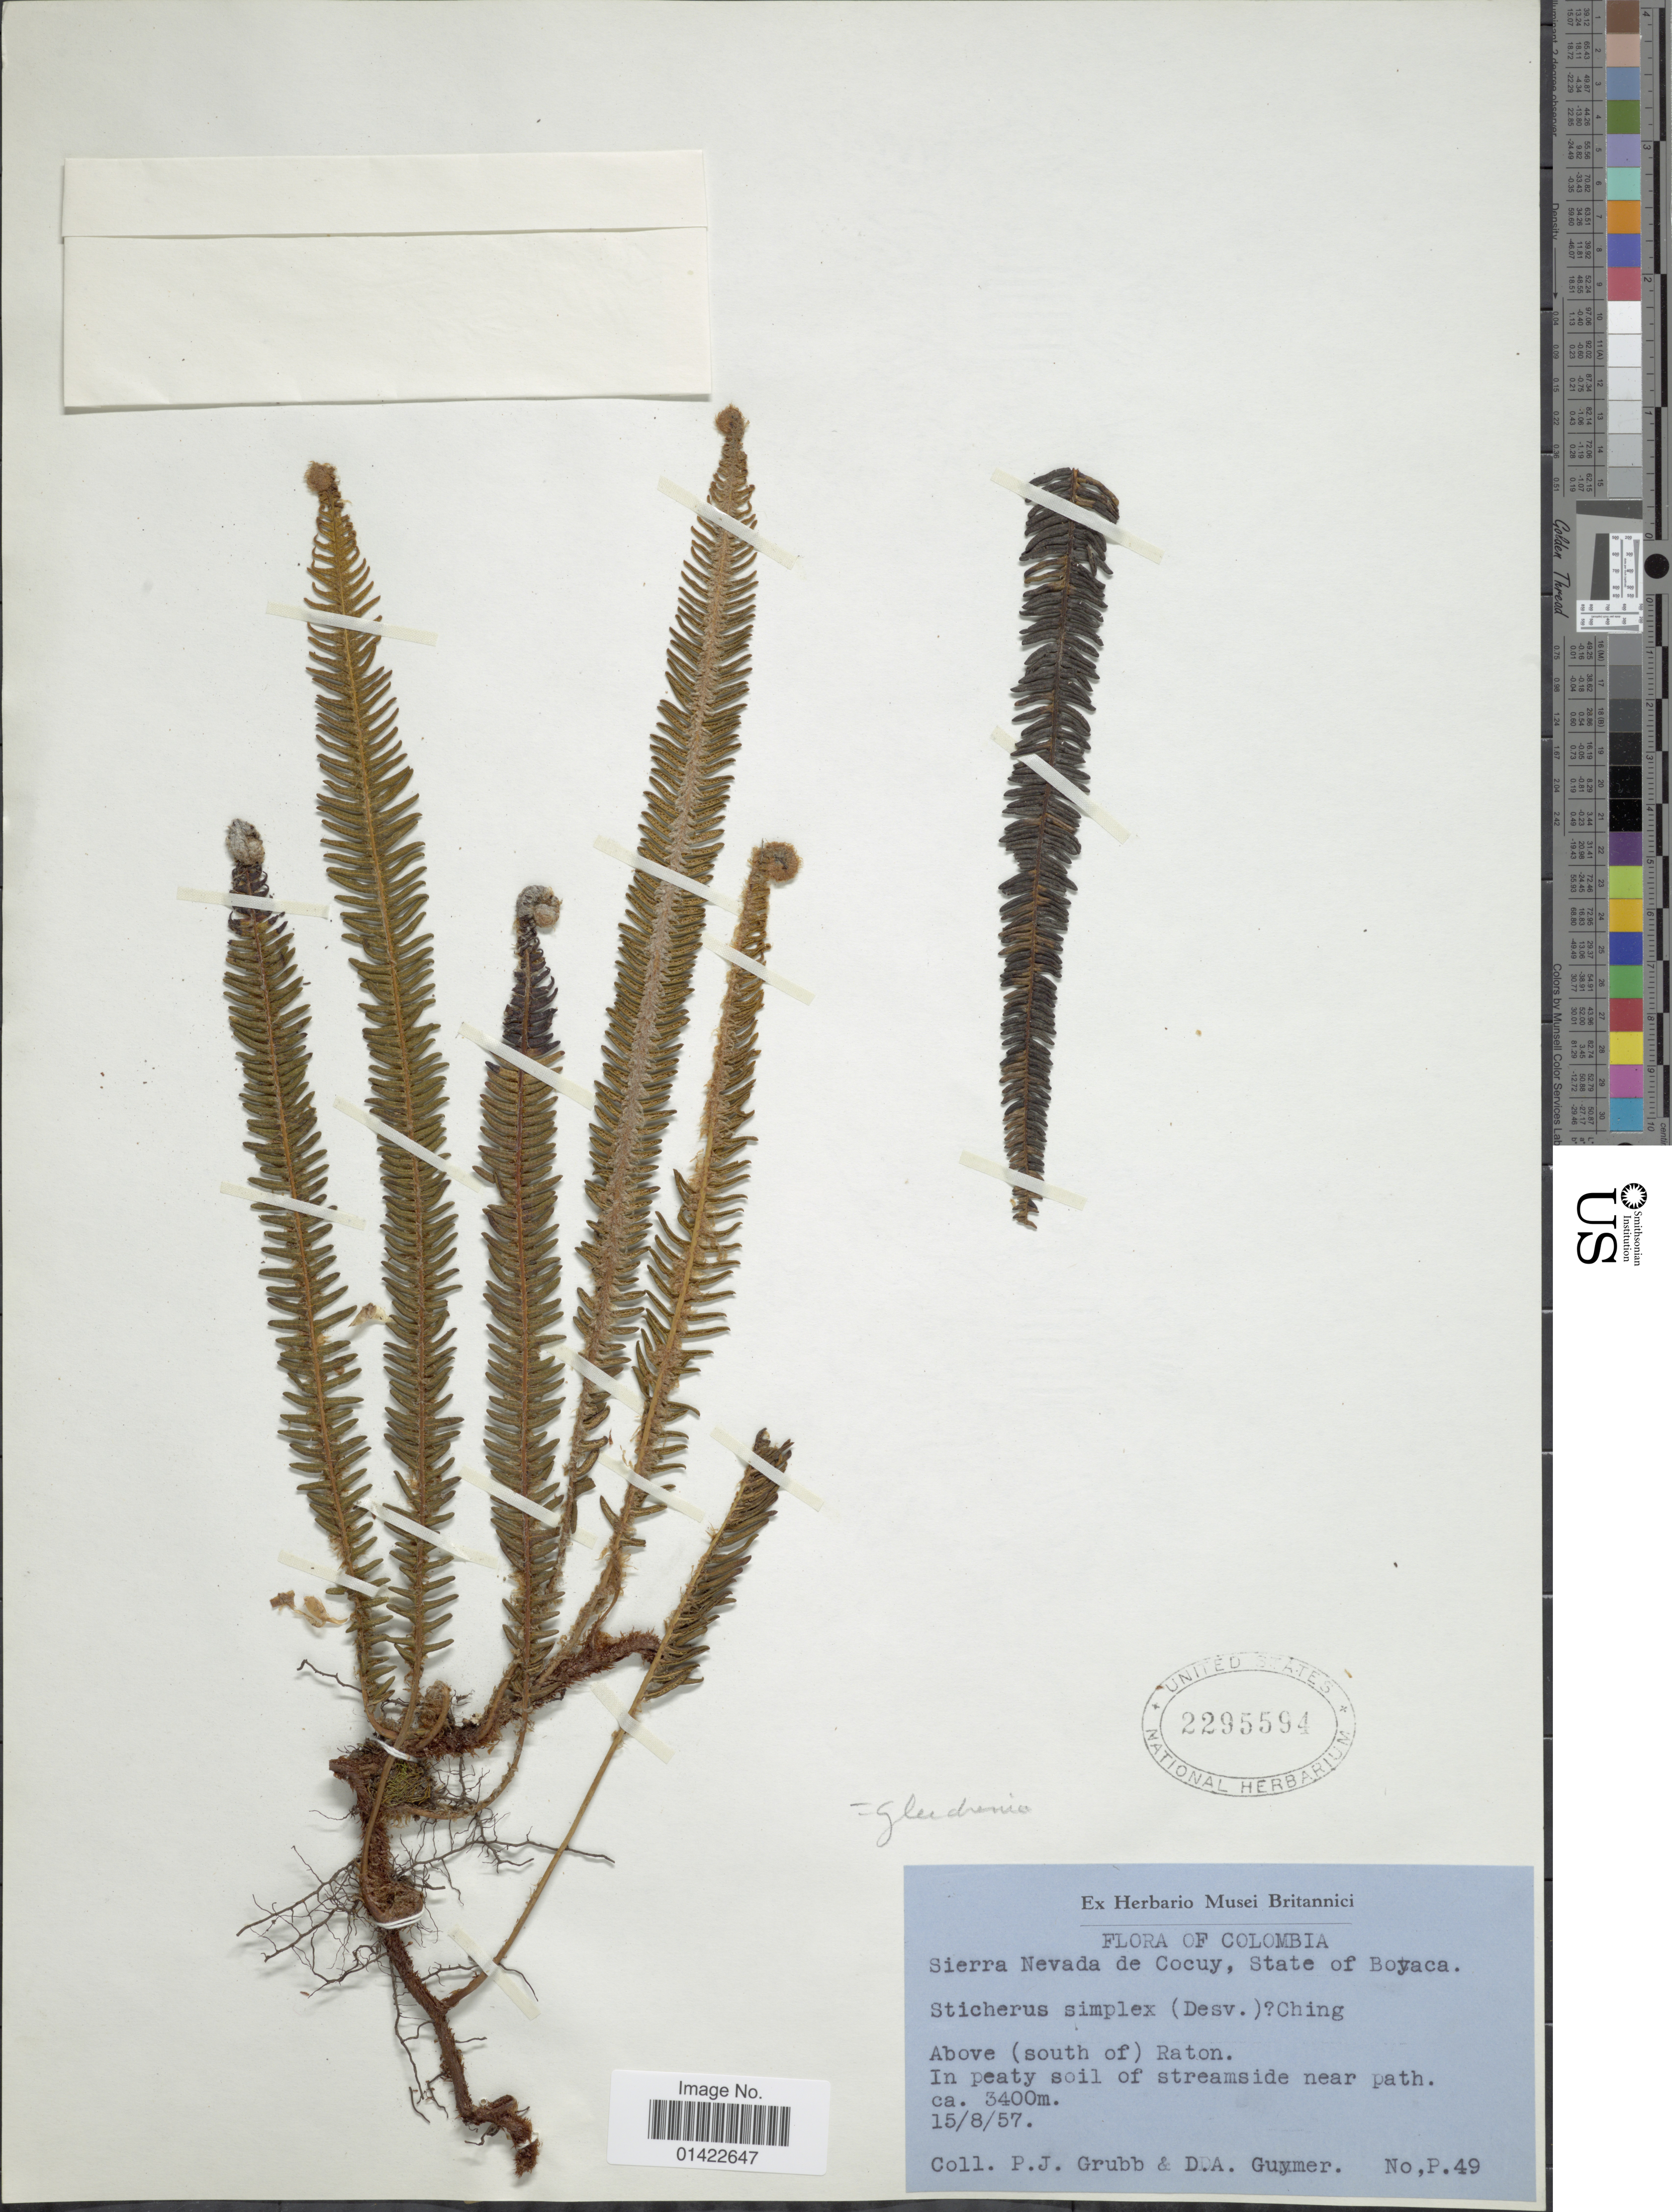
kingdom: Plantae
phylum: Tracheophyta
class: Polypodiopsida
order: Gleicheniales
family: Gleicheniaceae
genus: Sticherus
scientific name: Sticherus simplex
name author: (Desv.) Ching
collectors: P. J. Grubb & D. Guymer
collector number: P.49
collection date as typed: Transcribed d/m/y: 15/8/57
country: Colombia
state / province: Boyacá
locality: Sierra Nevada de Cocuy. Above (south of) Raton.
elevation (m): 3400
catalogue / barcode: US 2295594